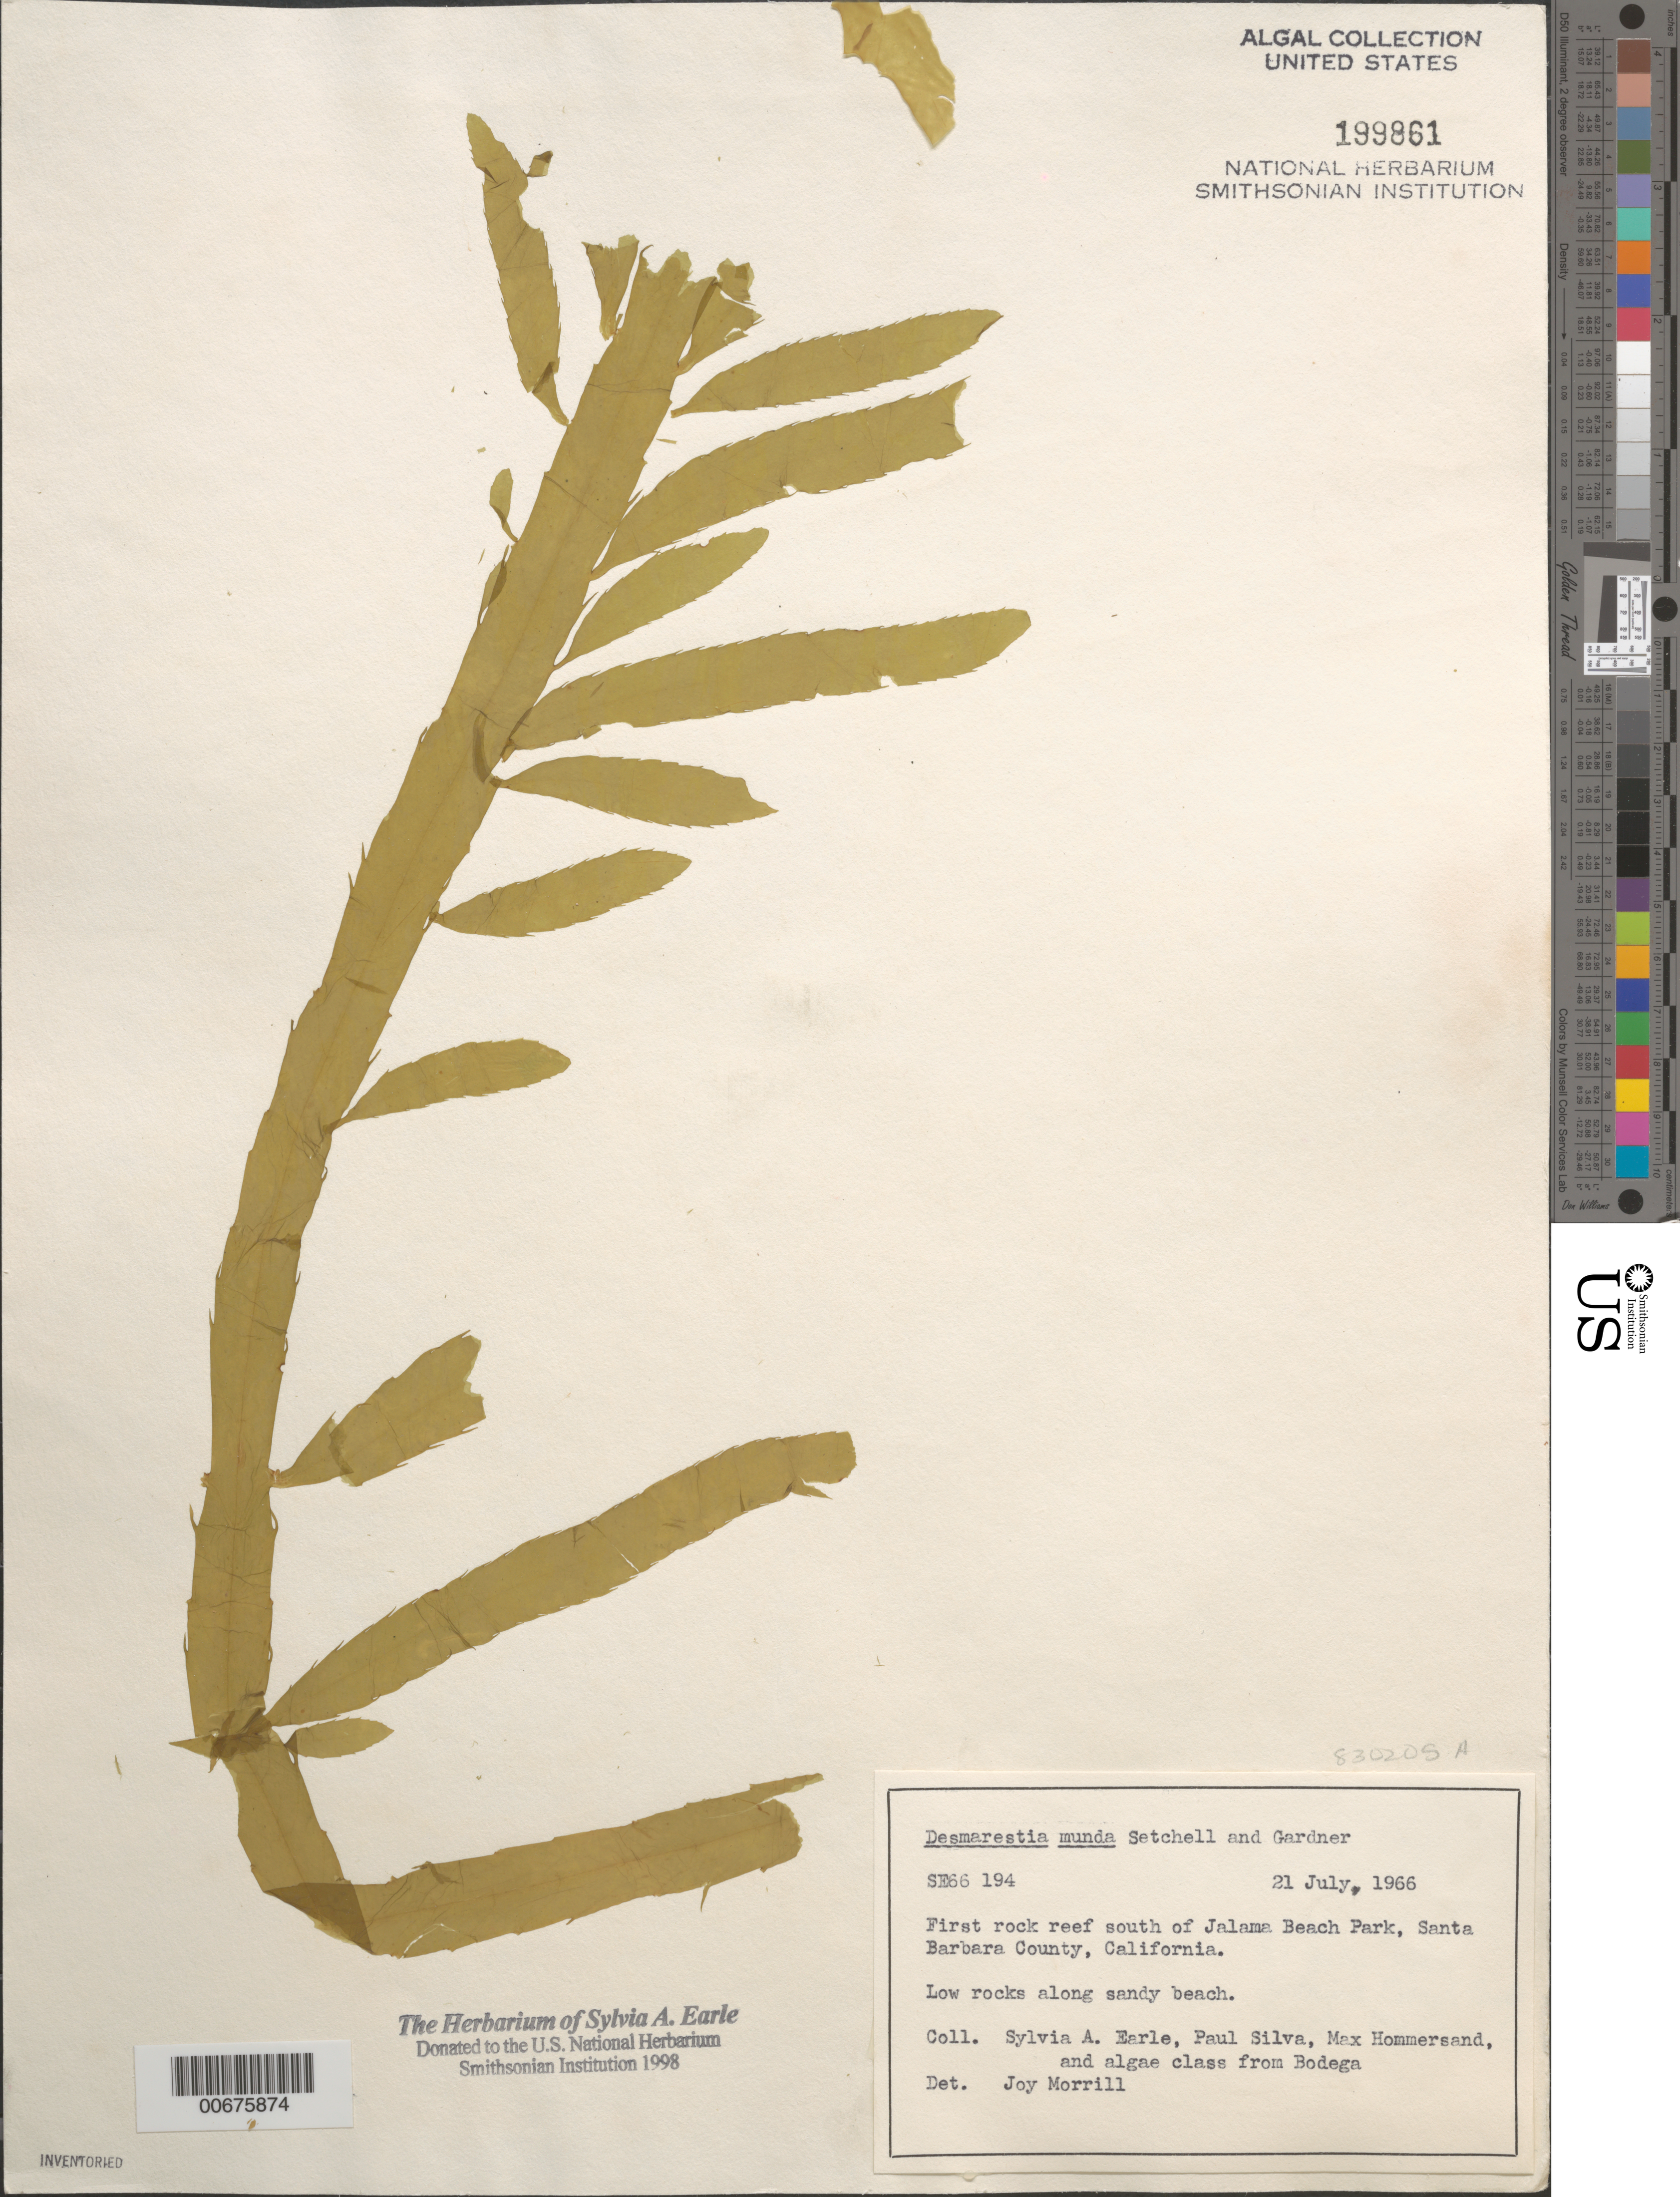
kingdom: Chromista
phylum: Ochrophyta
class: Phaeophyceae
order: Desmarestiales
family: Desmarestiaceae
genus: Desmarestia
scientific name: Desmarestia munda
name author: Setch. & N.L. Gardner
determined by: Morrill, J.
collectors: S. A. Earle, P. C. Silva, M. H. Hommersand & Bodega Algae Class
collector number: Se 66194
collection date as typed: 21 Jul 1966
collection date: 1966-07-21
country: United States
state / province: California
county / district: Santa Barbara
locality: Reef south of Jalama Beach Park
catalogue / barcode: US 199861